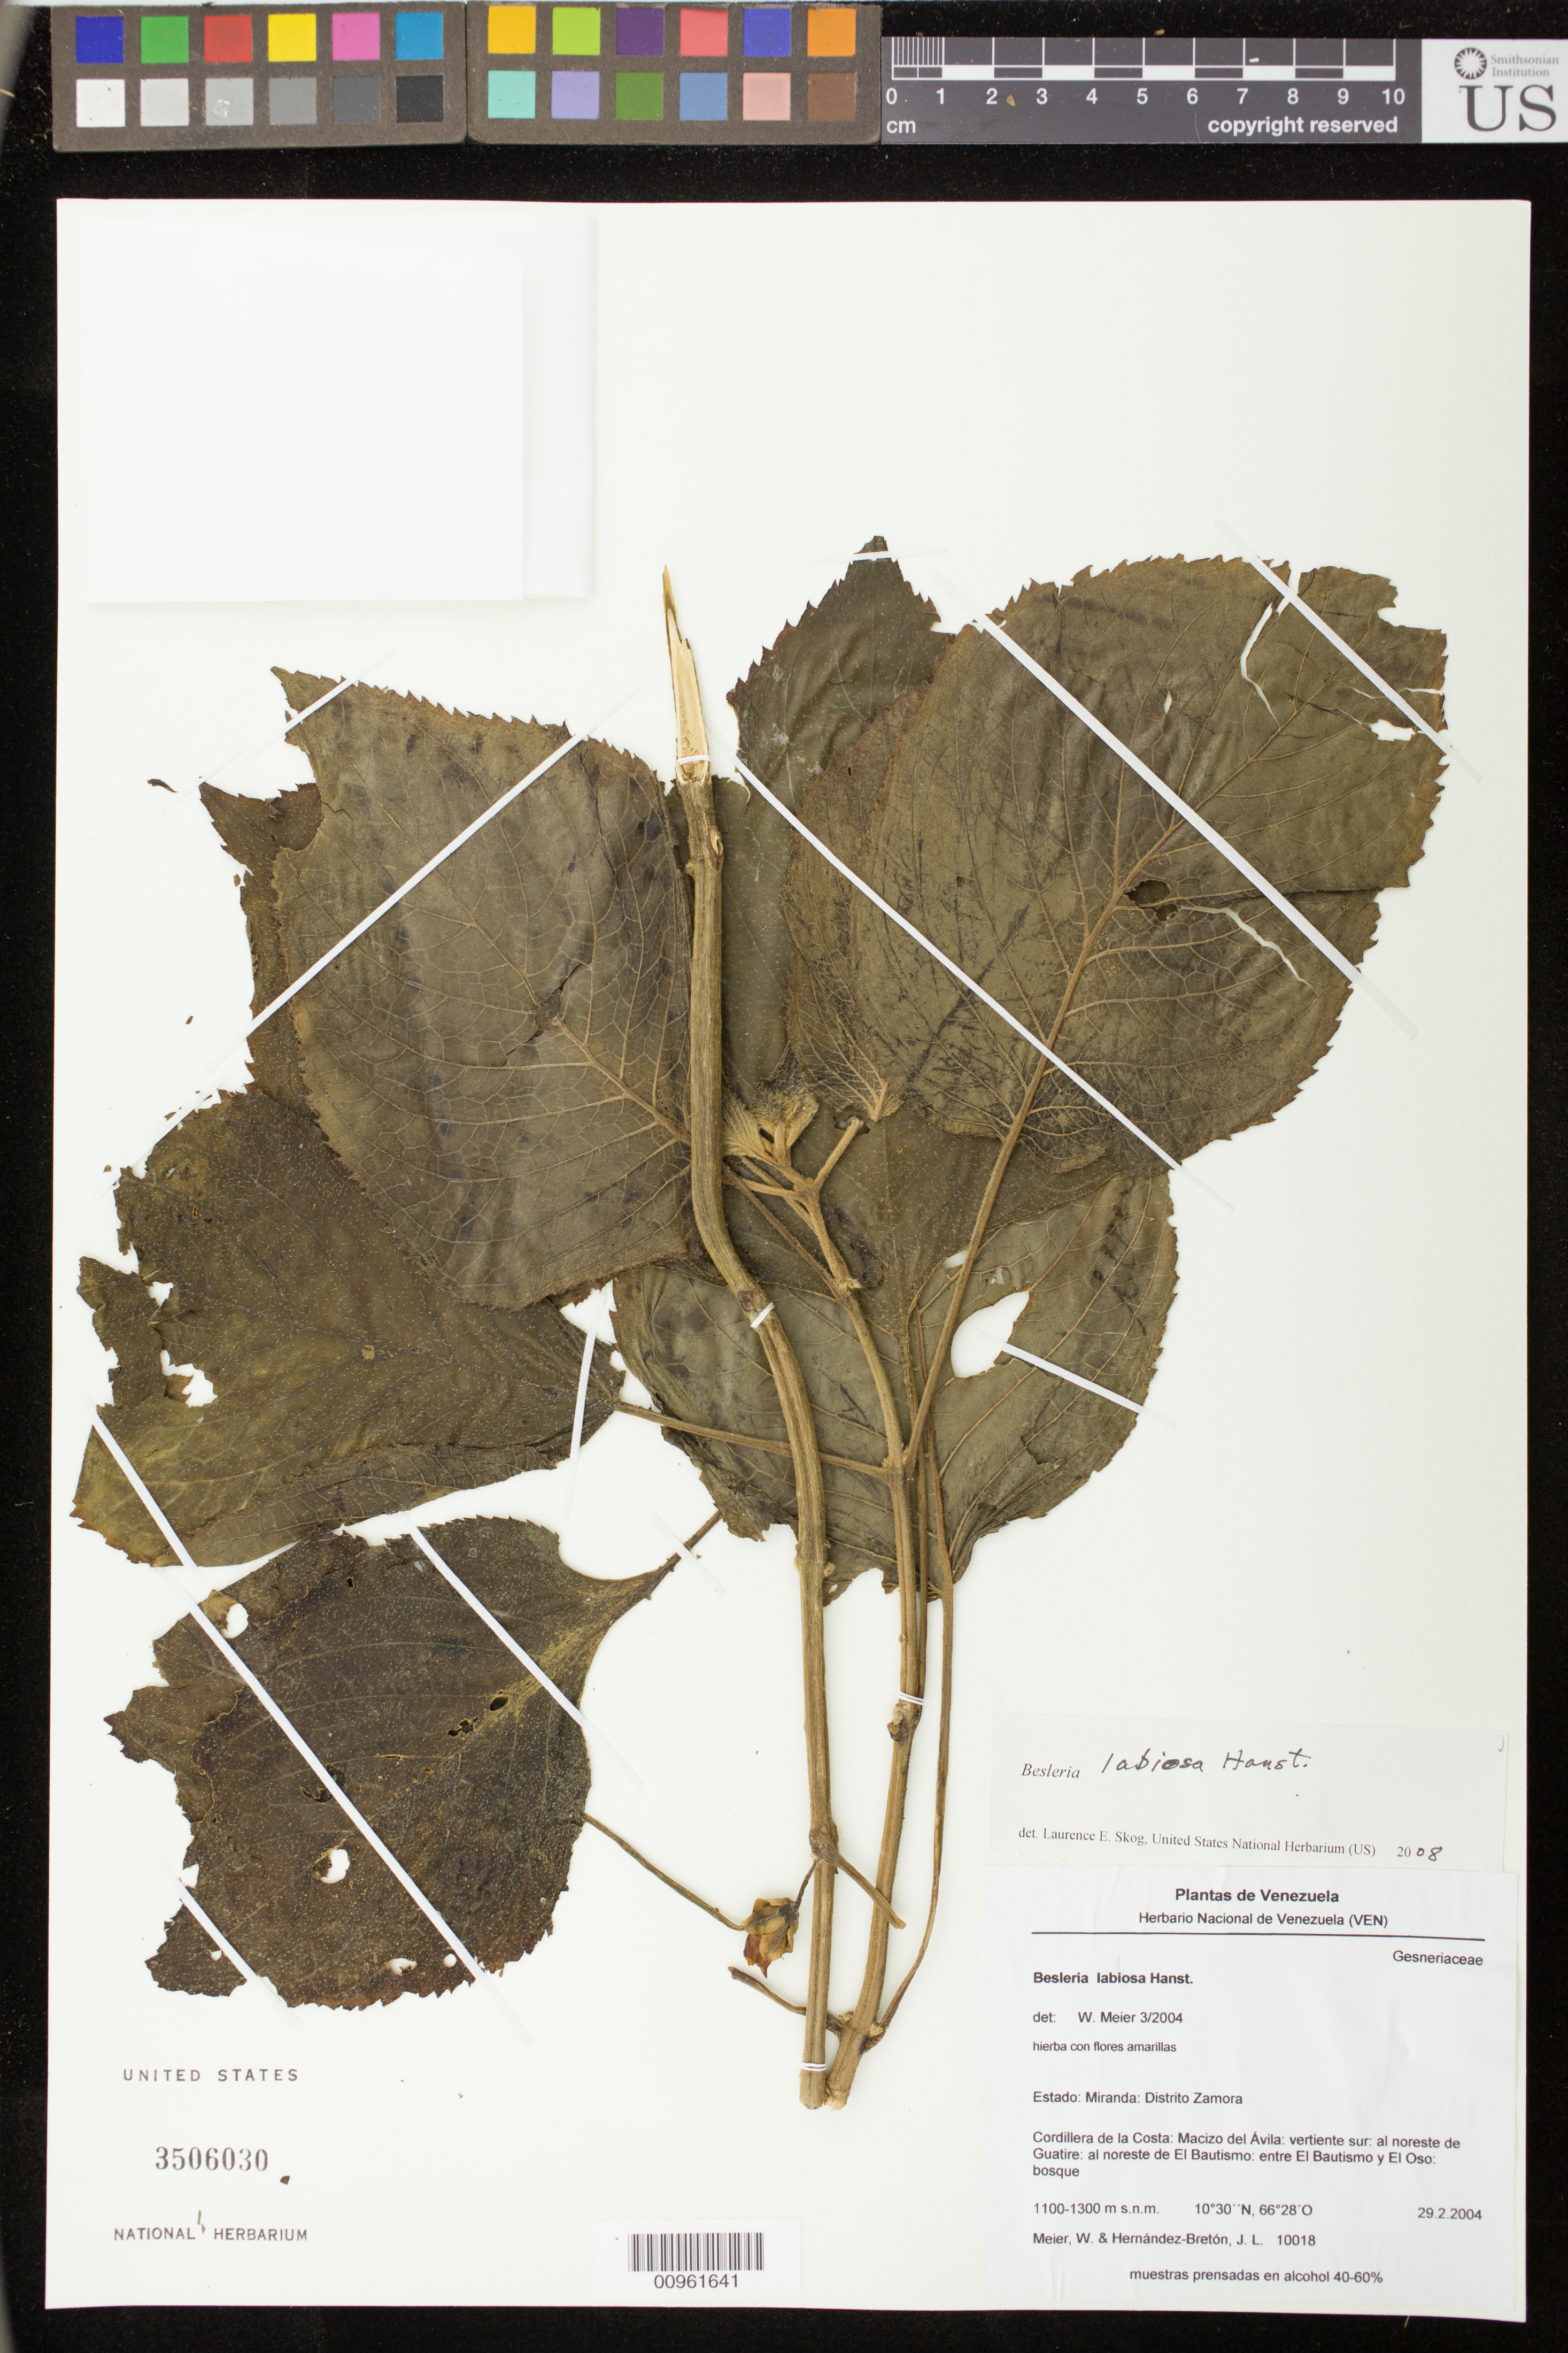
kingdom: Plantae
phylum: Tracheophyta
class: Magnoliopsida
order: Lamiales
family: Gesneriaceae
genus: Besleria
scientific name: Besleria labiosa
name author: Hanst.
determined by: Skog, Laurence E.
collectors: W. Meier & J. L. Hernandez-Breton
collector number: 10018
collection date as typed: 29 Feb 2004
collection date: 2004-02-29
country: Venezuela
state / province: Miranda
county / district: Zamora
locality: Cordillera de la Costa: macizo del Avila: vertiente sur: al noreste de Guatire: al noreste de El Bautismo: entre El Bautismo y El Oso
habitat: Bosque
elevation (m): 1100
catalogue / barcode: US 3506030